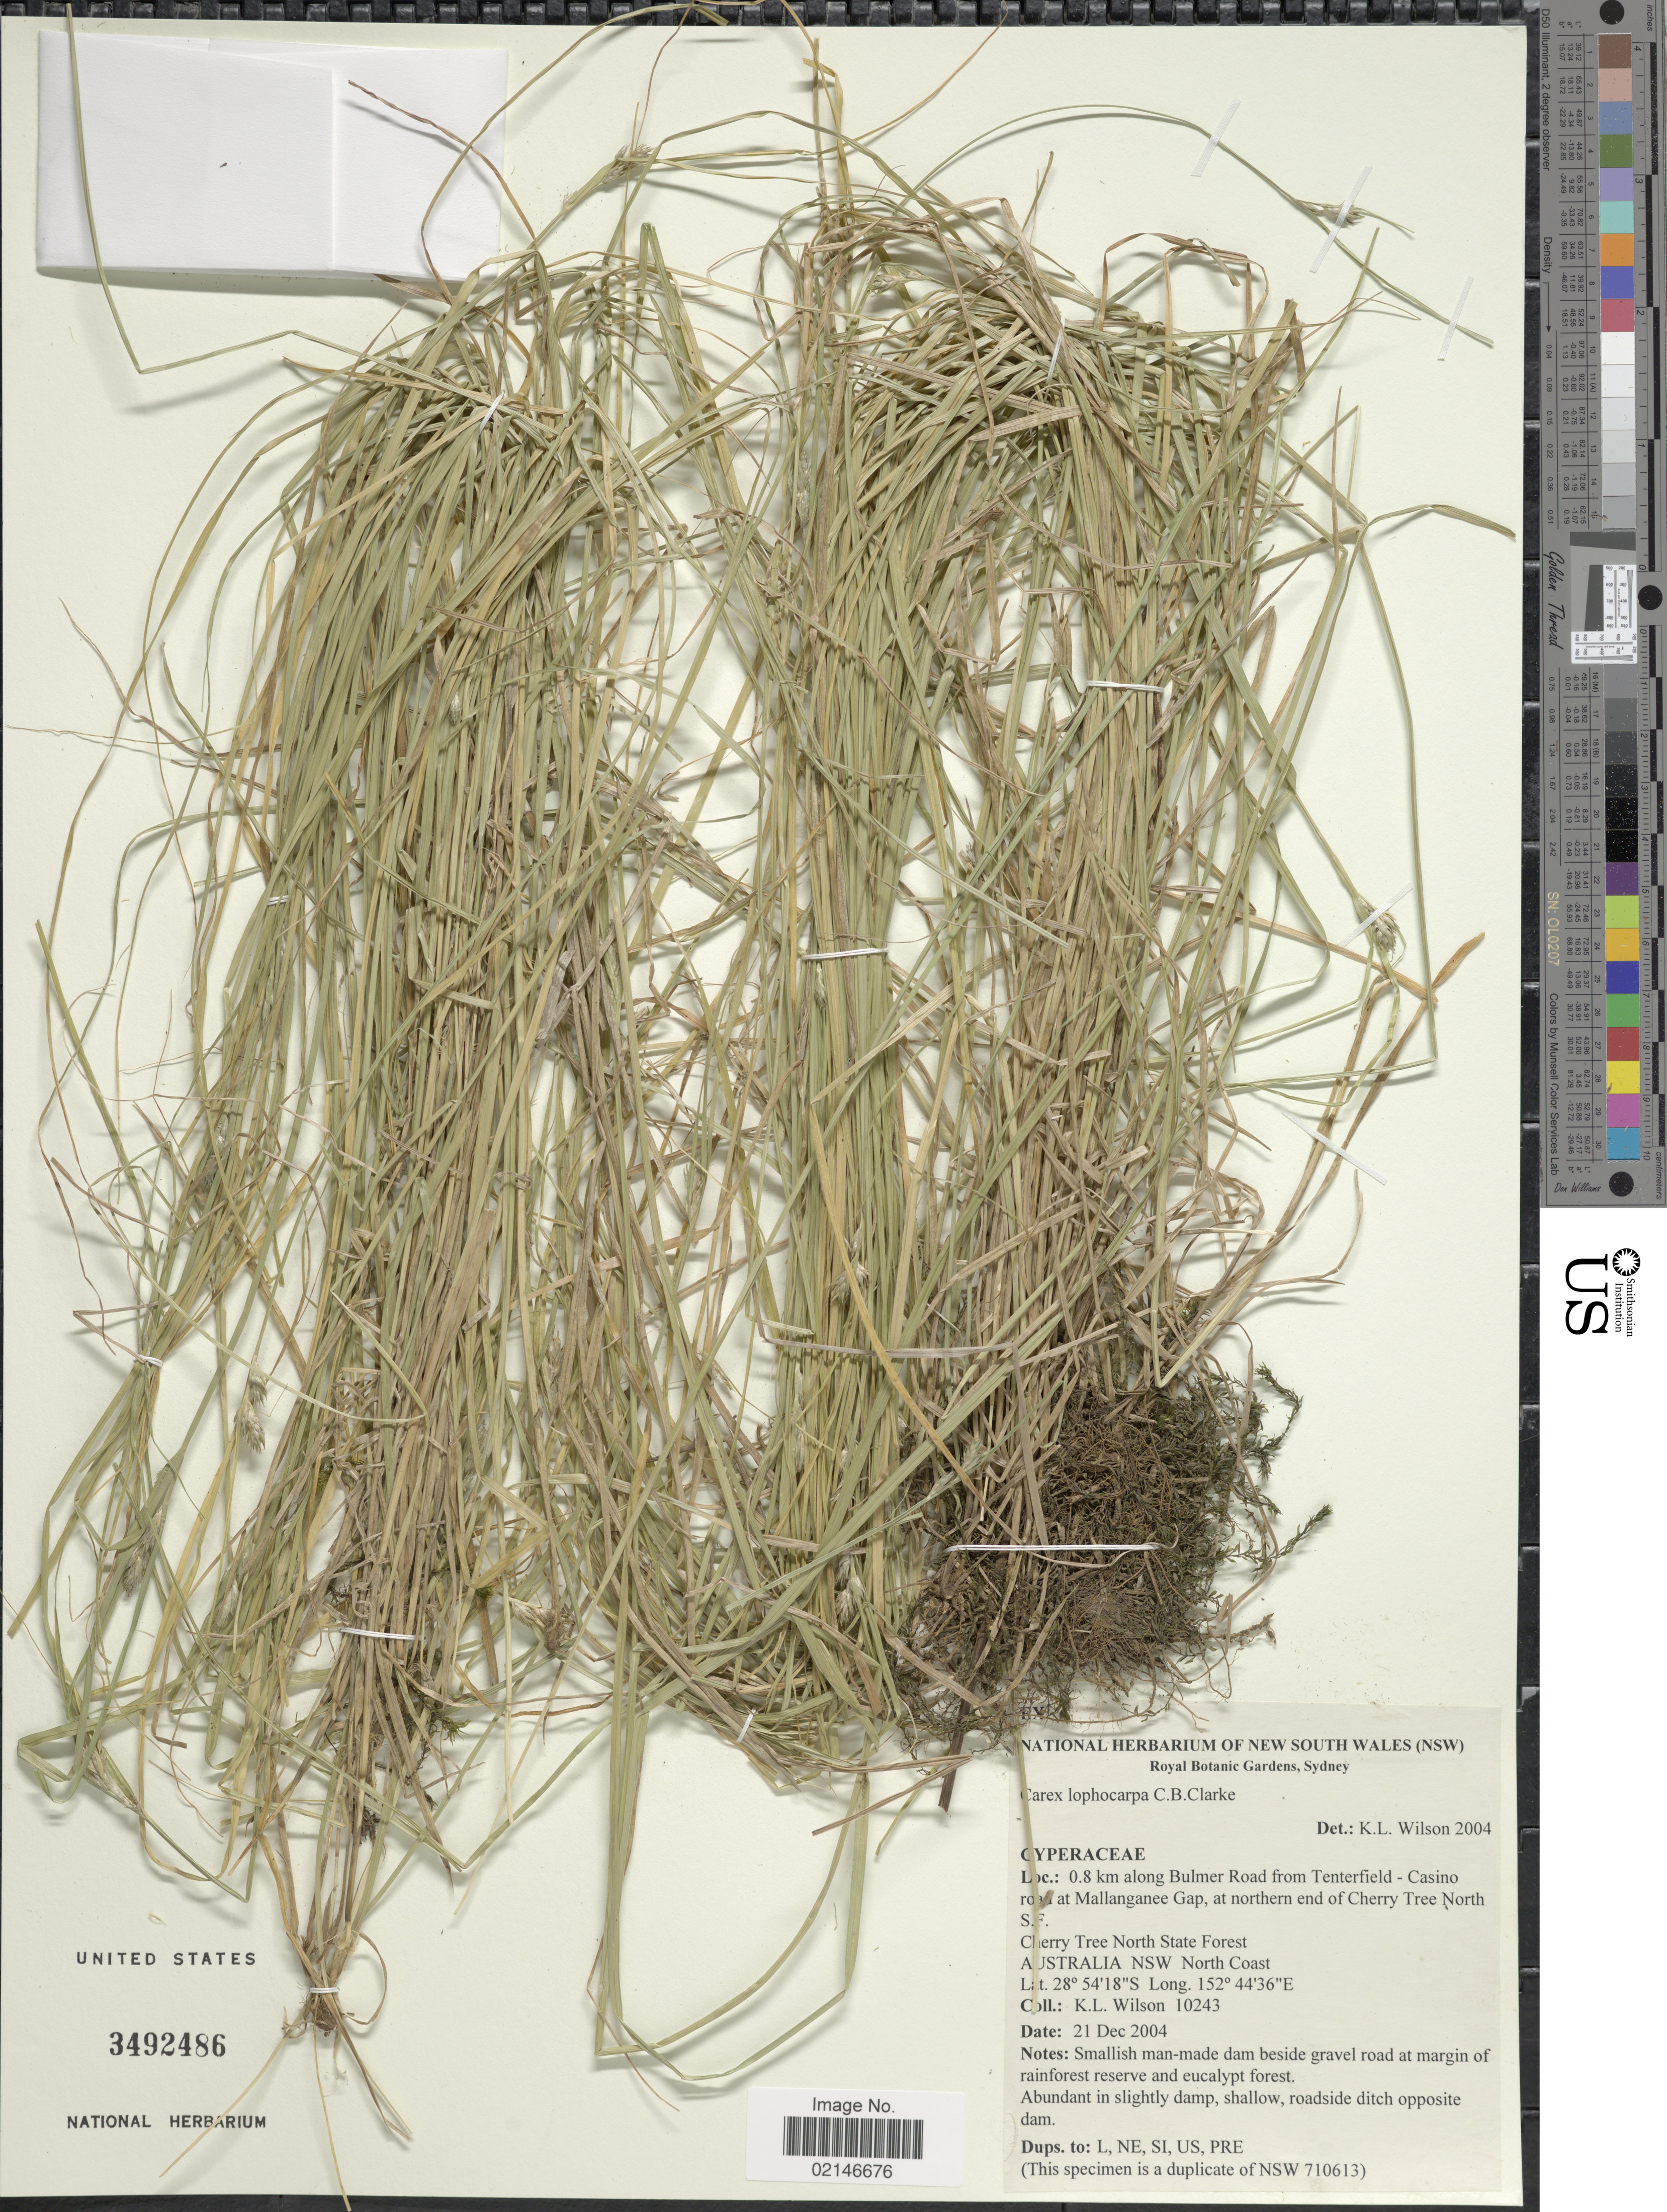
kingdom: Plantae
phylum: Tracheophyta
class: Liliopsida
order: Poales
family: Cyperaceae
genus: Carex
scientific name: Carex lophocarpa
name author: C.B. Clarke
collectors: K. L. Wilson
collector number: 10243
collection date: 2004-12-21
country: Australia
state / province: New South Wales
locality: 0.8 km along Bulmer Road from Tenterfield - Casino road at Mallanganee Gap, at northern end of Cherry Tree North S.F., Cherry Tree North State Forest, Australia NSW North Coast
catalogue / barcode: US 3492486